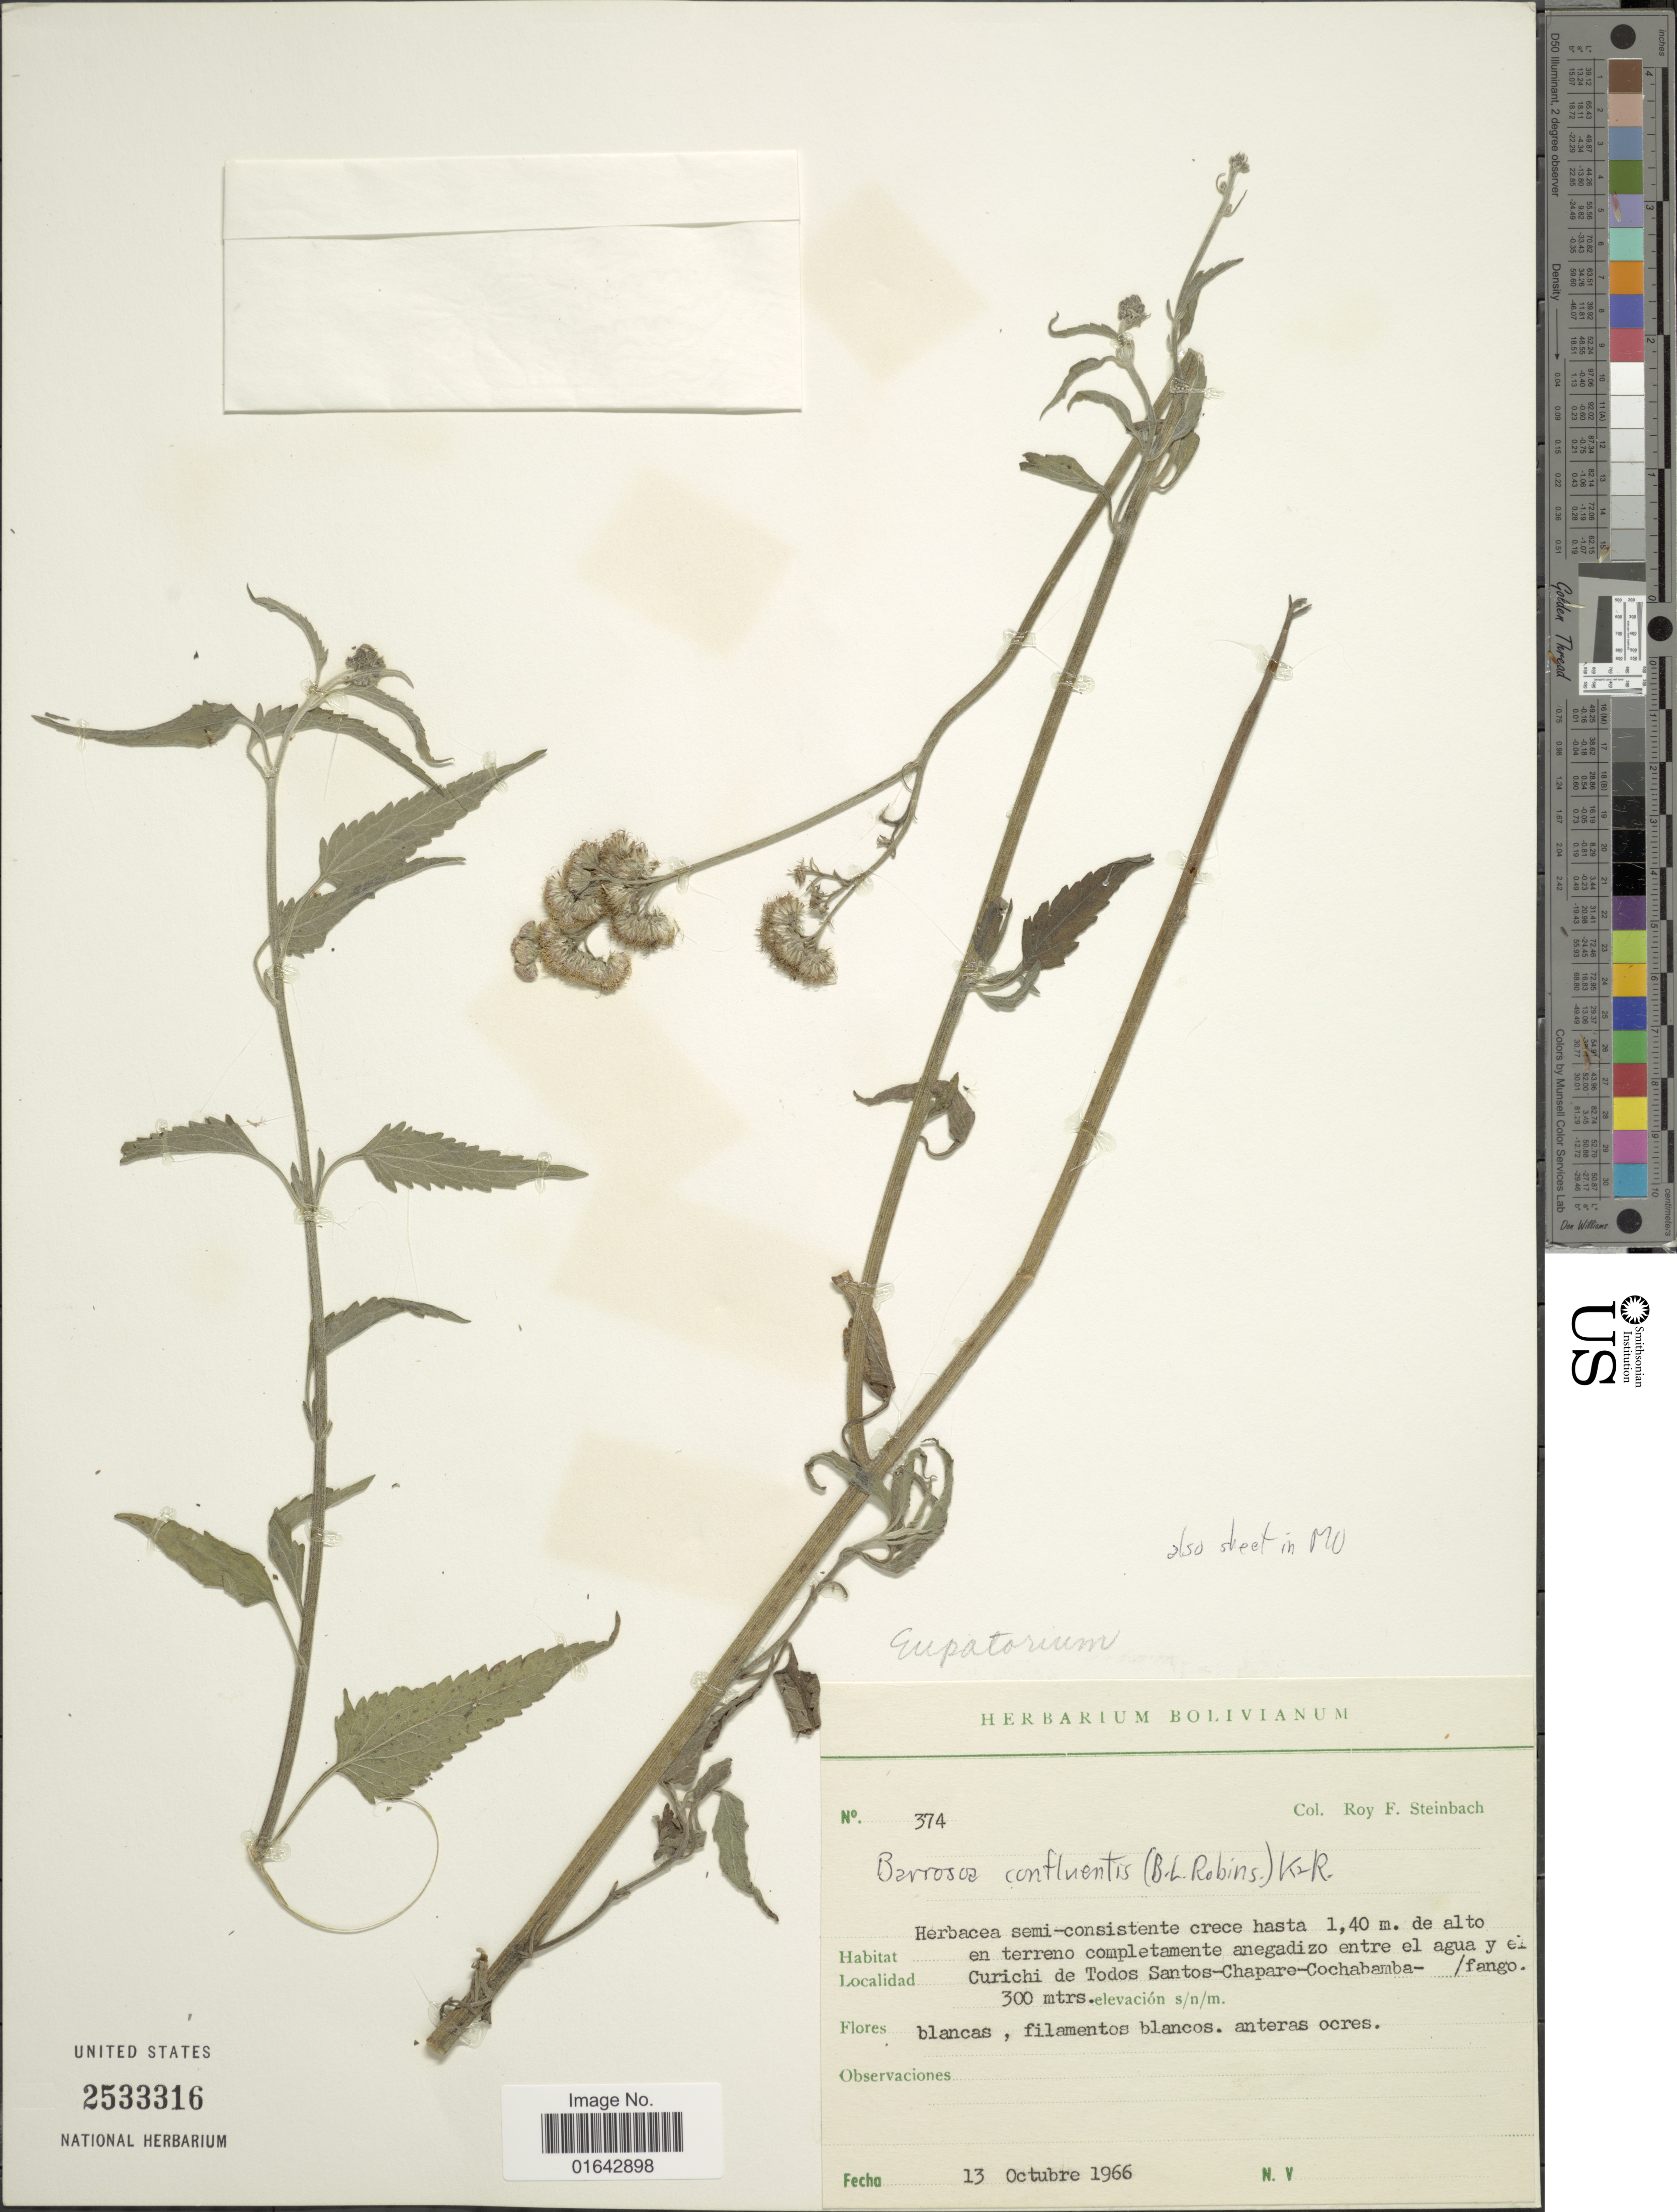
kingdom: Plantae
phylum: Tracheophyta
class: Magnoliopsida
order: Asterales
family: Asteraceae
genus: Barrosoa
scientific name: Barrosoa confluentis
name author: (B.L. Rob.) R.M. King & H. Rob.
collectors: R. F. Steinbach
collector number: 374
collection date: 1966-10-13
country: Bolivia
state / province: Cochabamba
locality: Curichi de Todos Santos-Chapare-Cochabamba-/fango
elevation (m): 300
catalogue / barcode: US 2533316